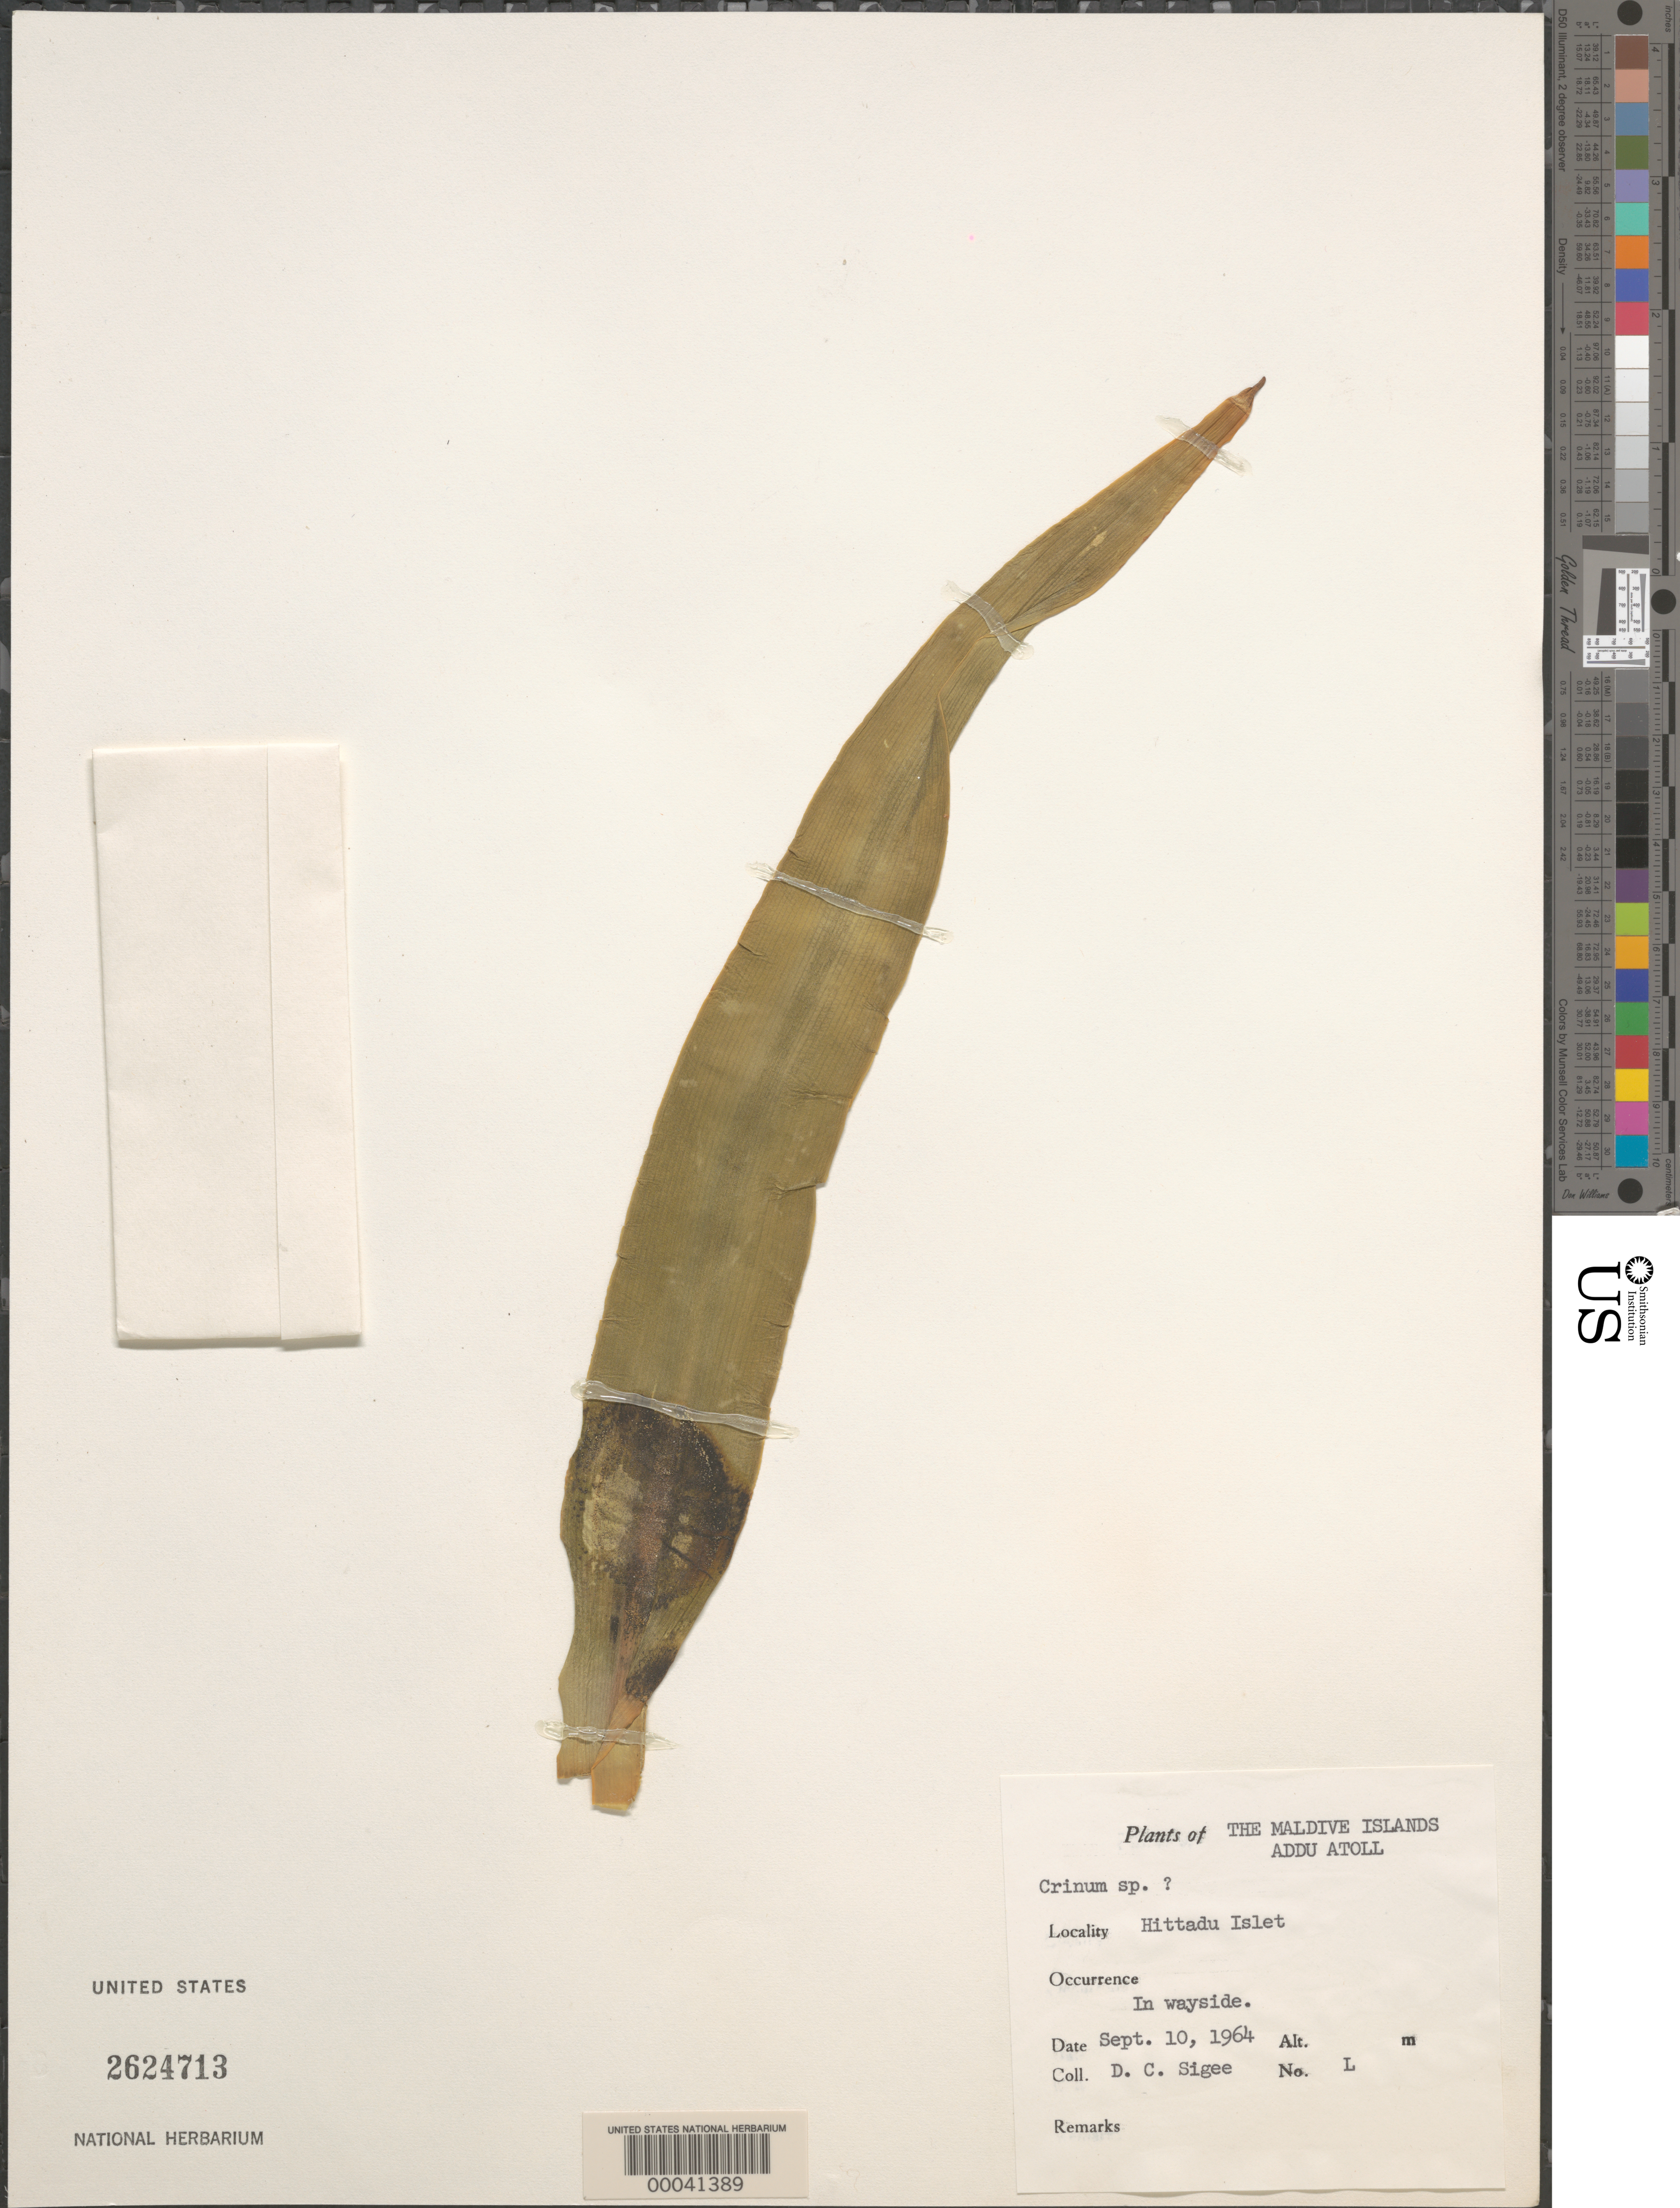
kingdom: Plantae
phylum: Tracheophyta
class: Liliopsida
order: Asparagales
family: Amaryllidaceae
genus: Crinum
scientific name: Crinum sp.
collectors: D. C. Sigee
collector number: L?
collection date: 1964-09-10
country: Maldive Islands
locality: Addu Atoll. Hittadu Islet.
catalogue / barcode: US 2624713